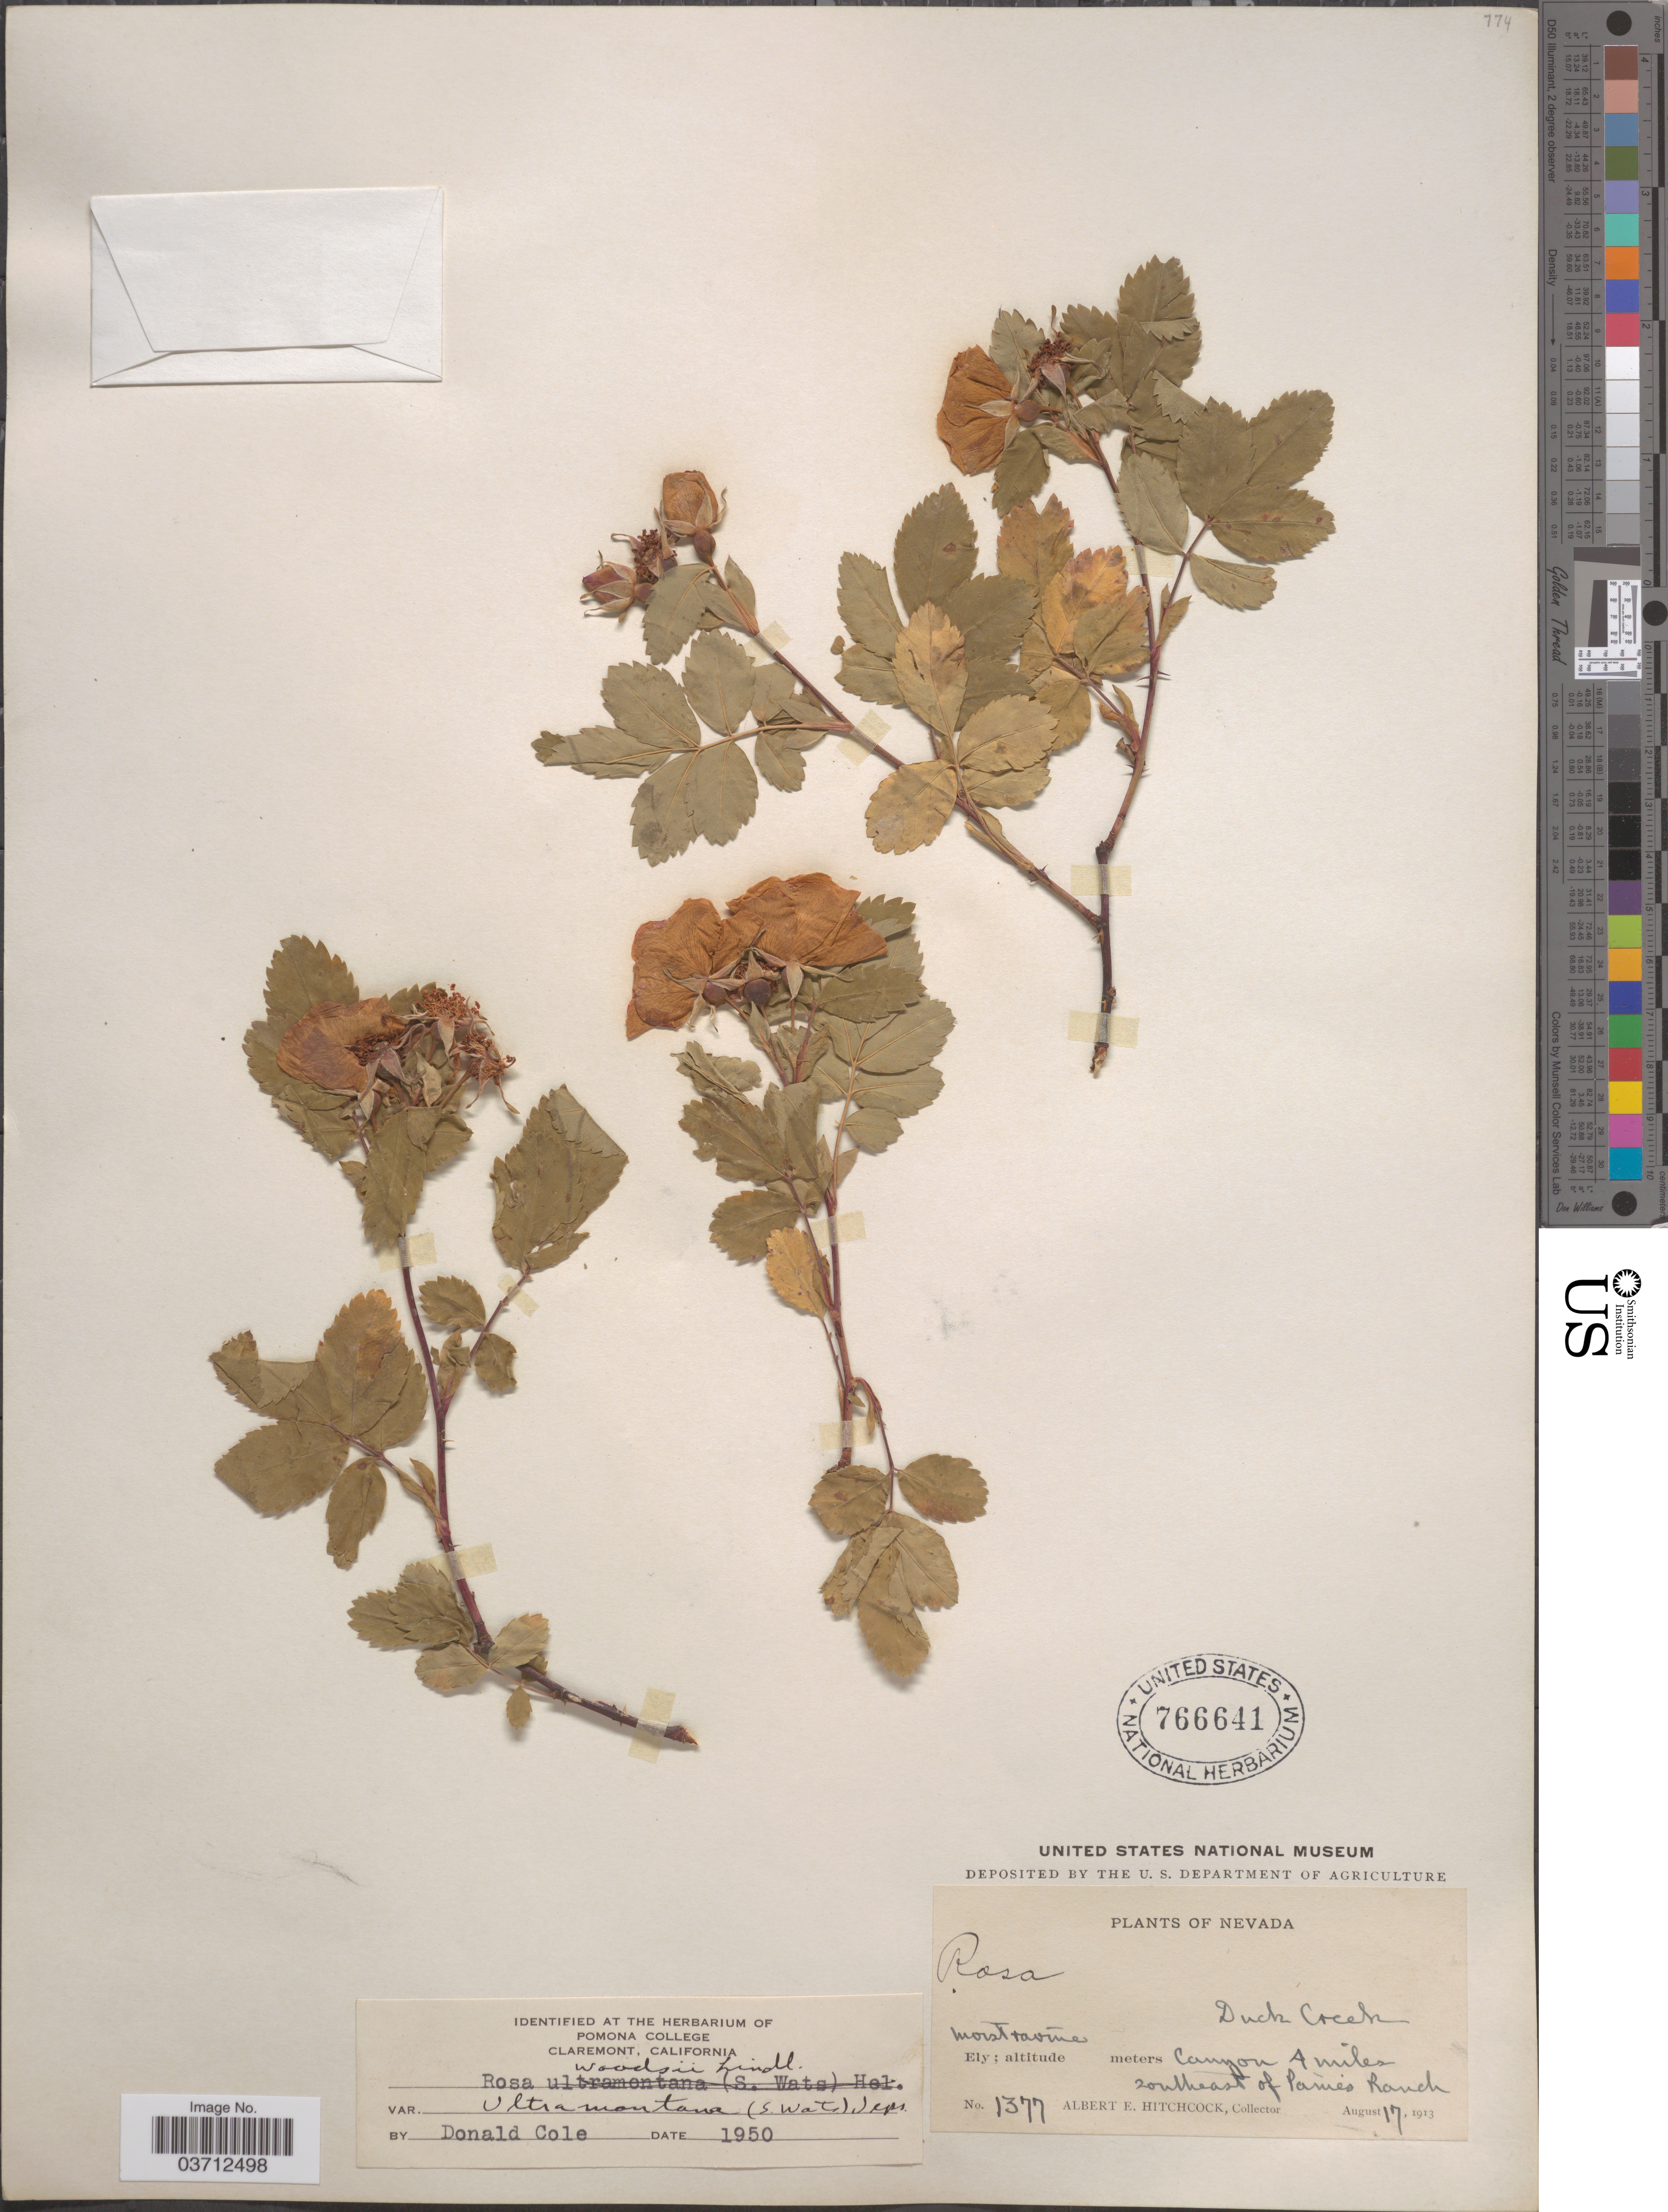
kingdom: Plantae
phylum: Tracheophyta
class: Magnoliopsida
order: Rosales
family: Rosaceae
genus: Rosa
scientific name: Rosa woodsii var. ultramontana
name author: Lindl.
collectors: A. Hitchcock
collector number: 1377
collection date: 1913-08-17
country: United States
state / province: Nevada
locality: Duck Creek. Moist ravine. Ely. Canyon 4 miles southeast of Paine's Ranch.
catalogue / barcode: US 766641